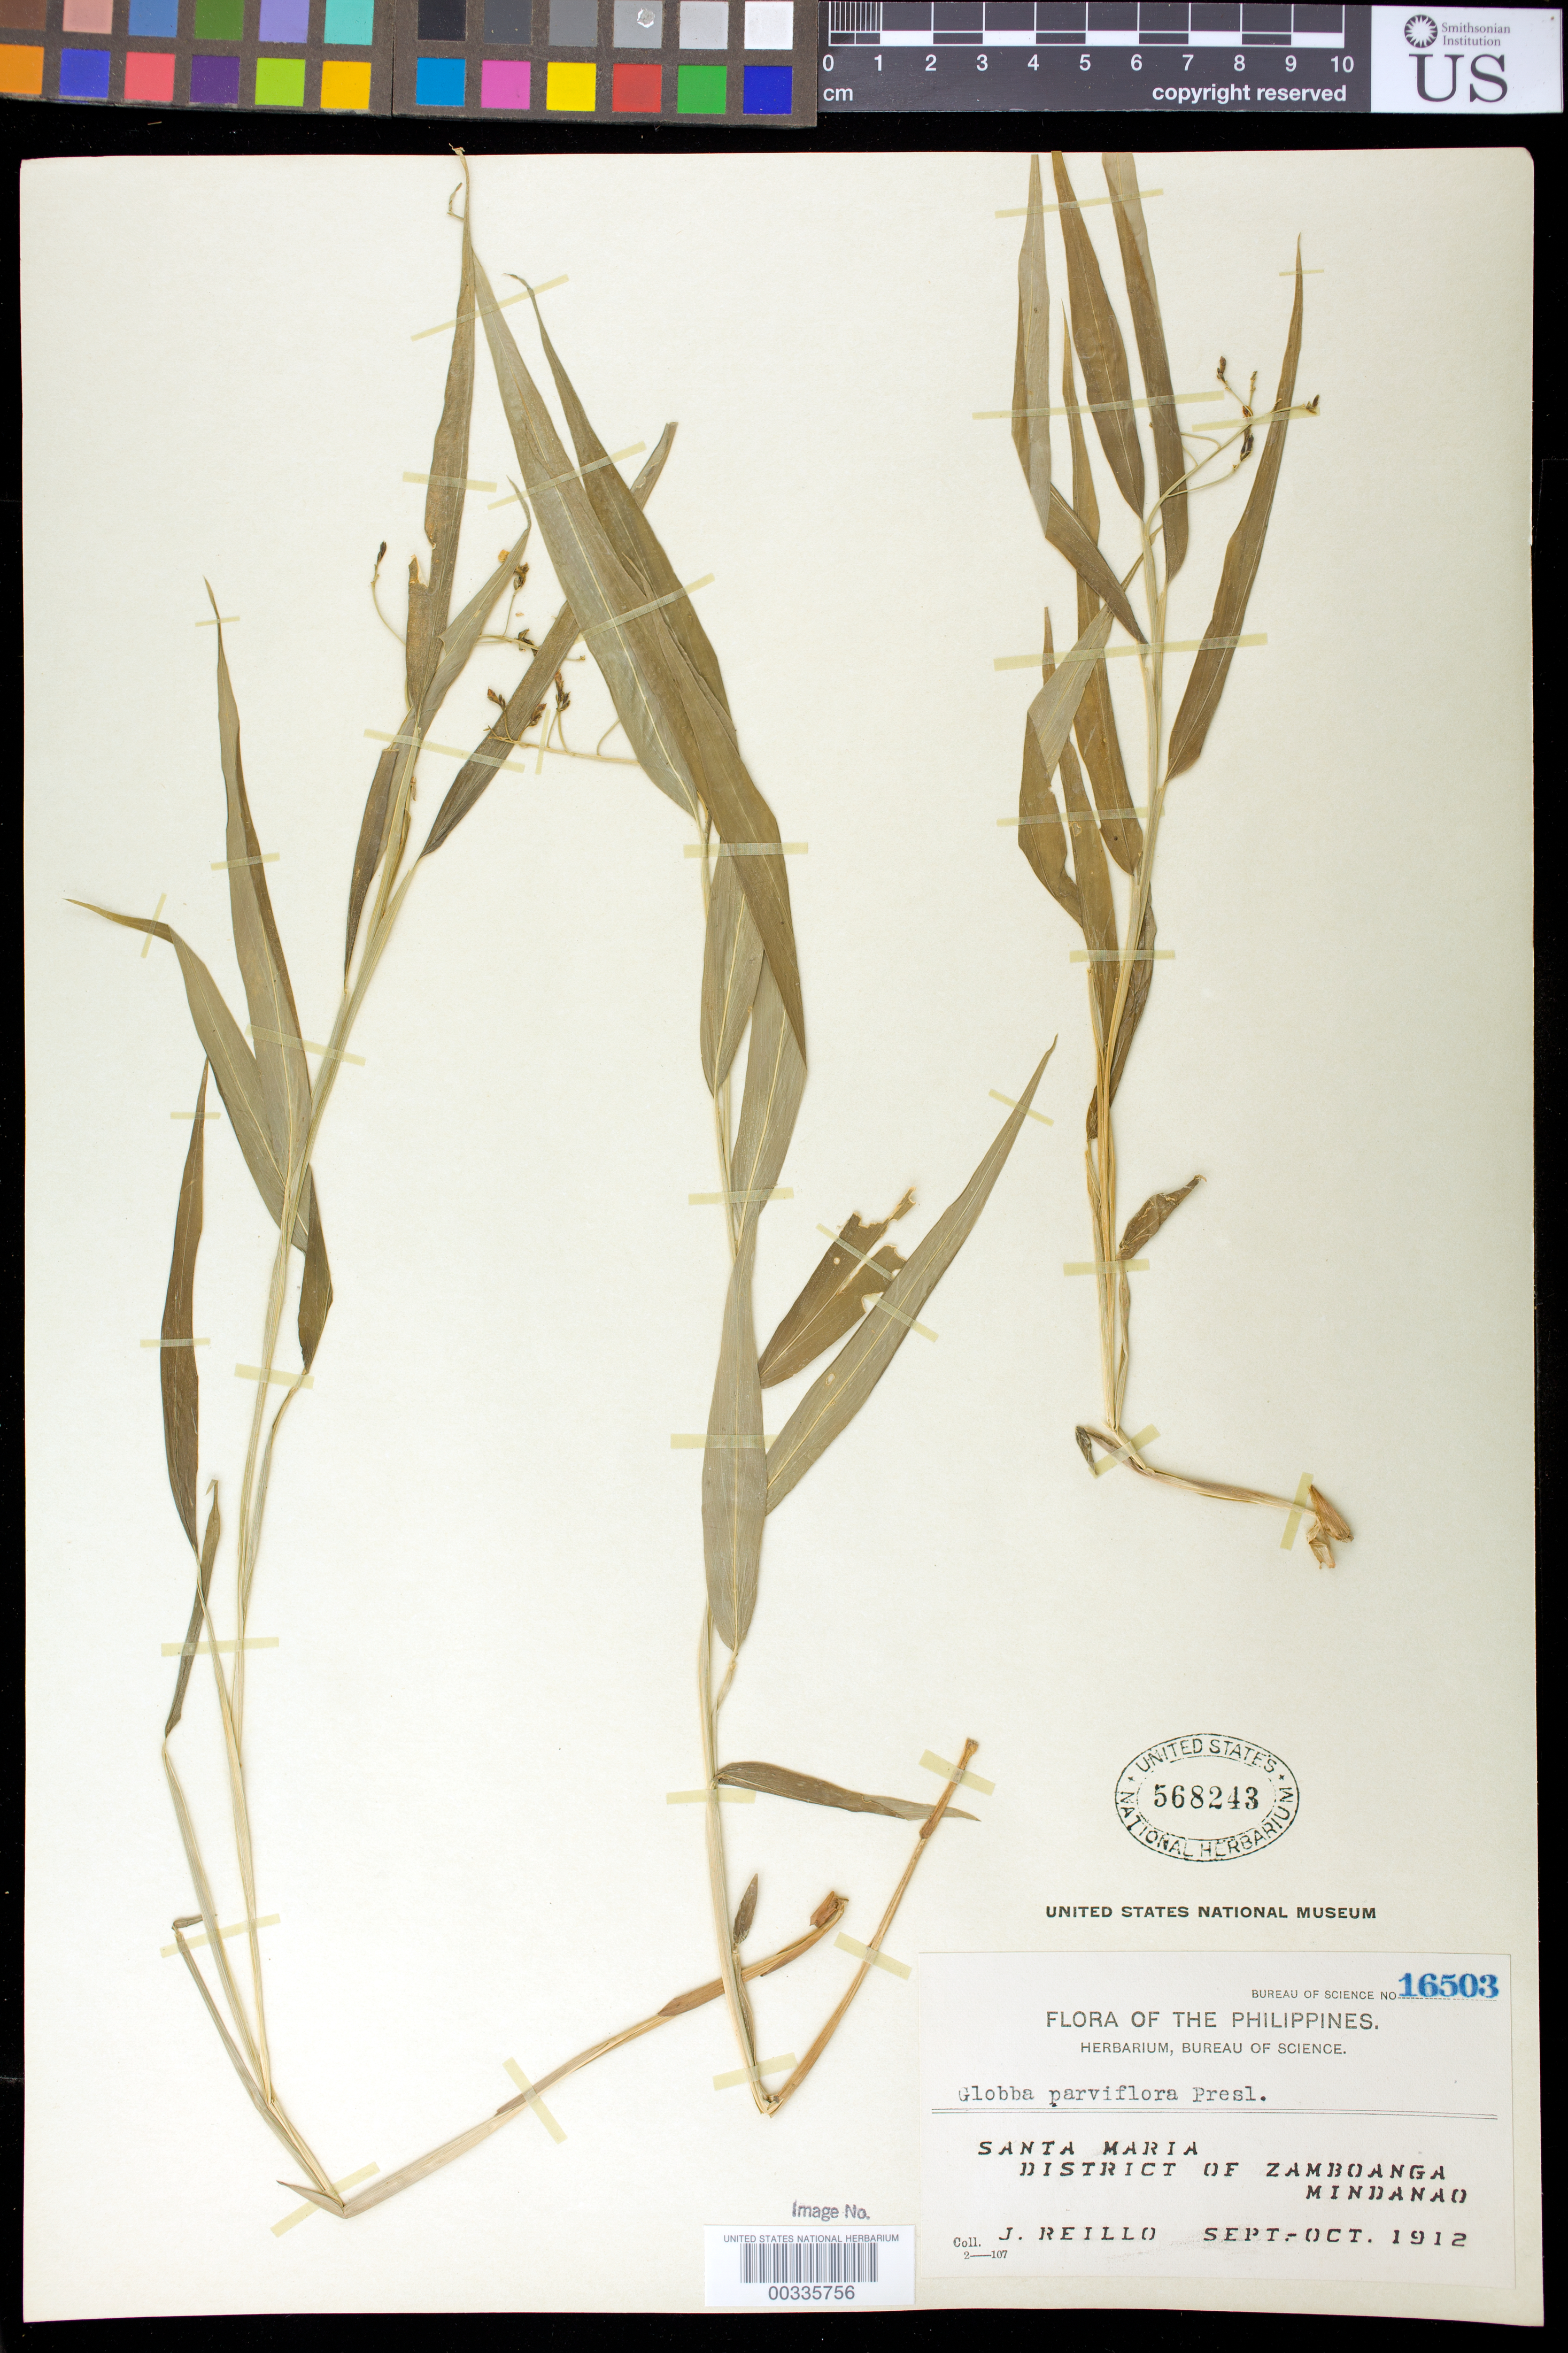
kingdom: Plantae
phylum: Tracheophyta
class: Liliopsida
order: Zingiberales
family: Zingiberaceae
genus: Globba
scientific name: Globba parviflora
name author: C. Presl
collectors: J. Reillo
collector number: Bur. Sci. 16503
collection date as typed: Sep 1912 to -- Oct 1912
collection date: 1912-09/1912-10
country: Philippines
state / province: Muslim Mindanao / Zamboanga Peninsula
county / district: Maguindanao / Zamboanga del Norte / Zamboanga del Sur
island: Mindanao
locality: Santa maria, district of zamboanga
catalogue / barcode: US 568243